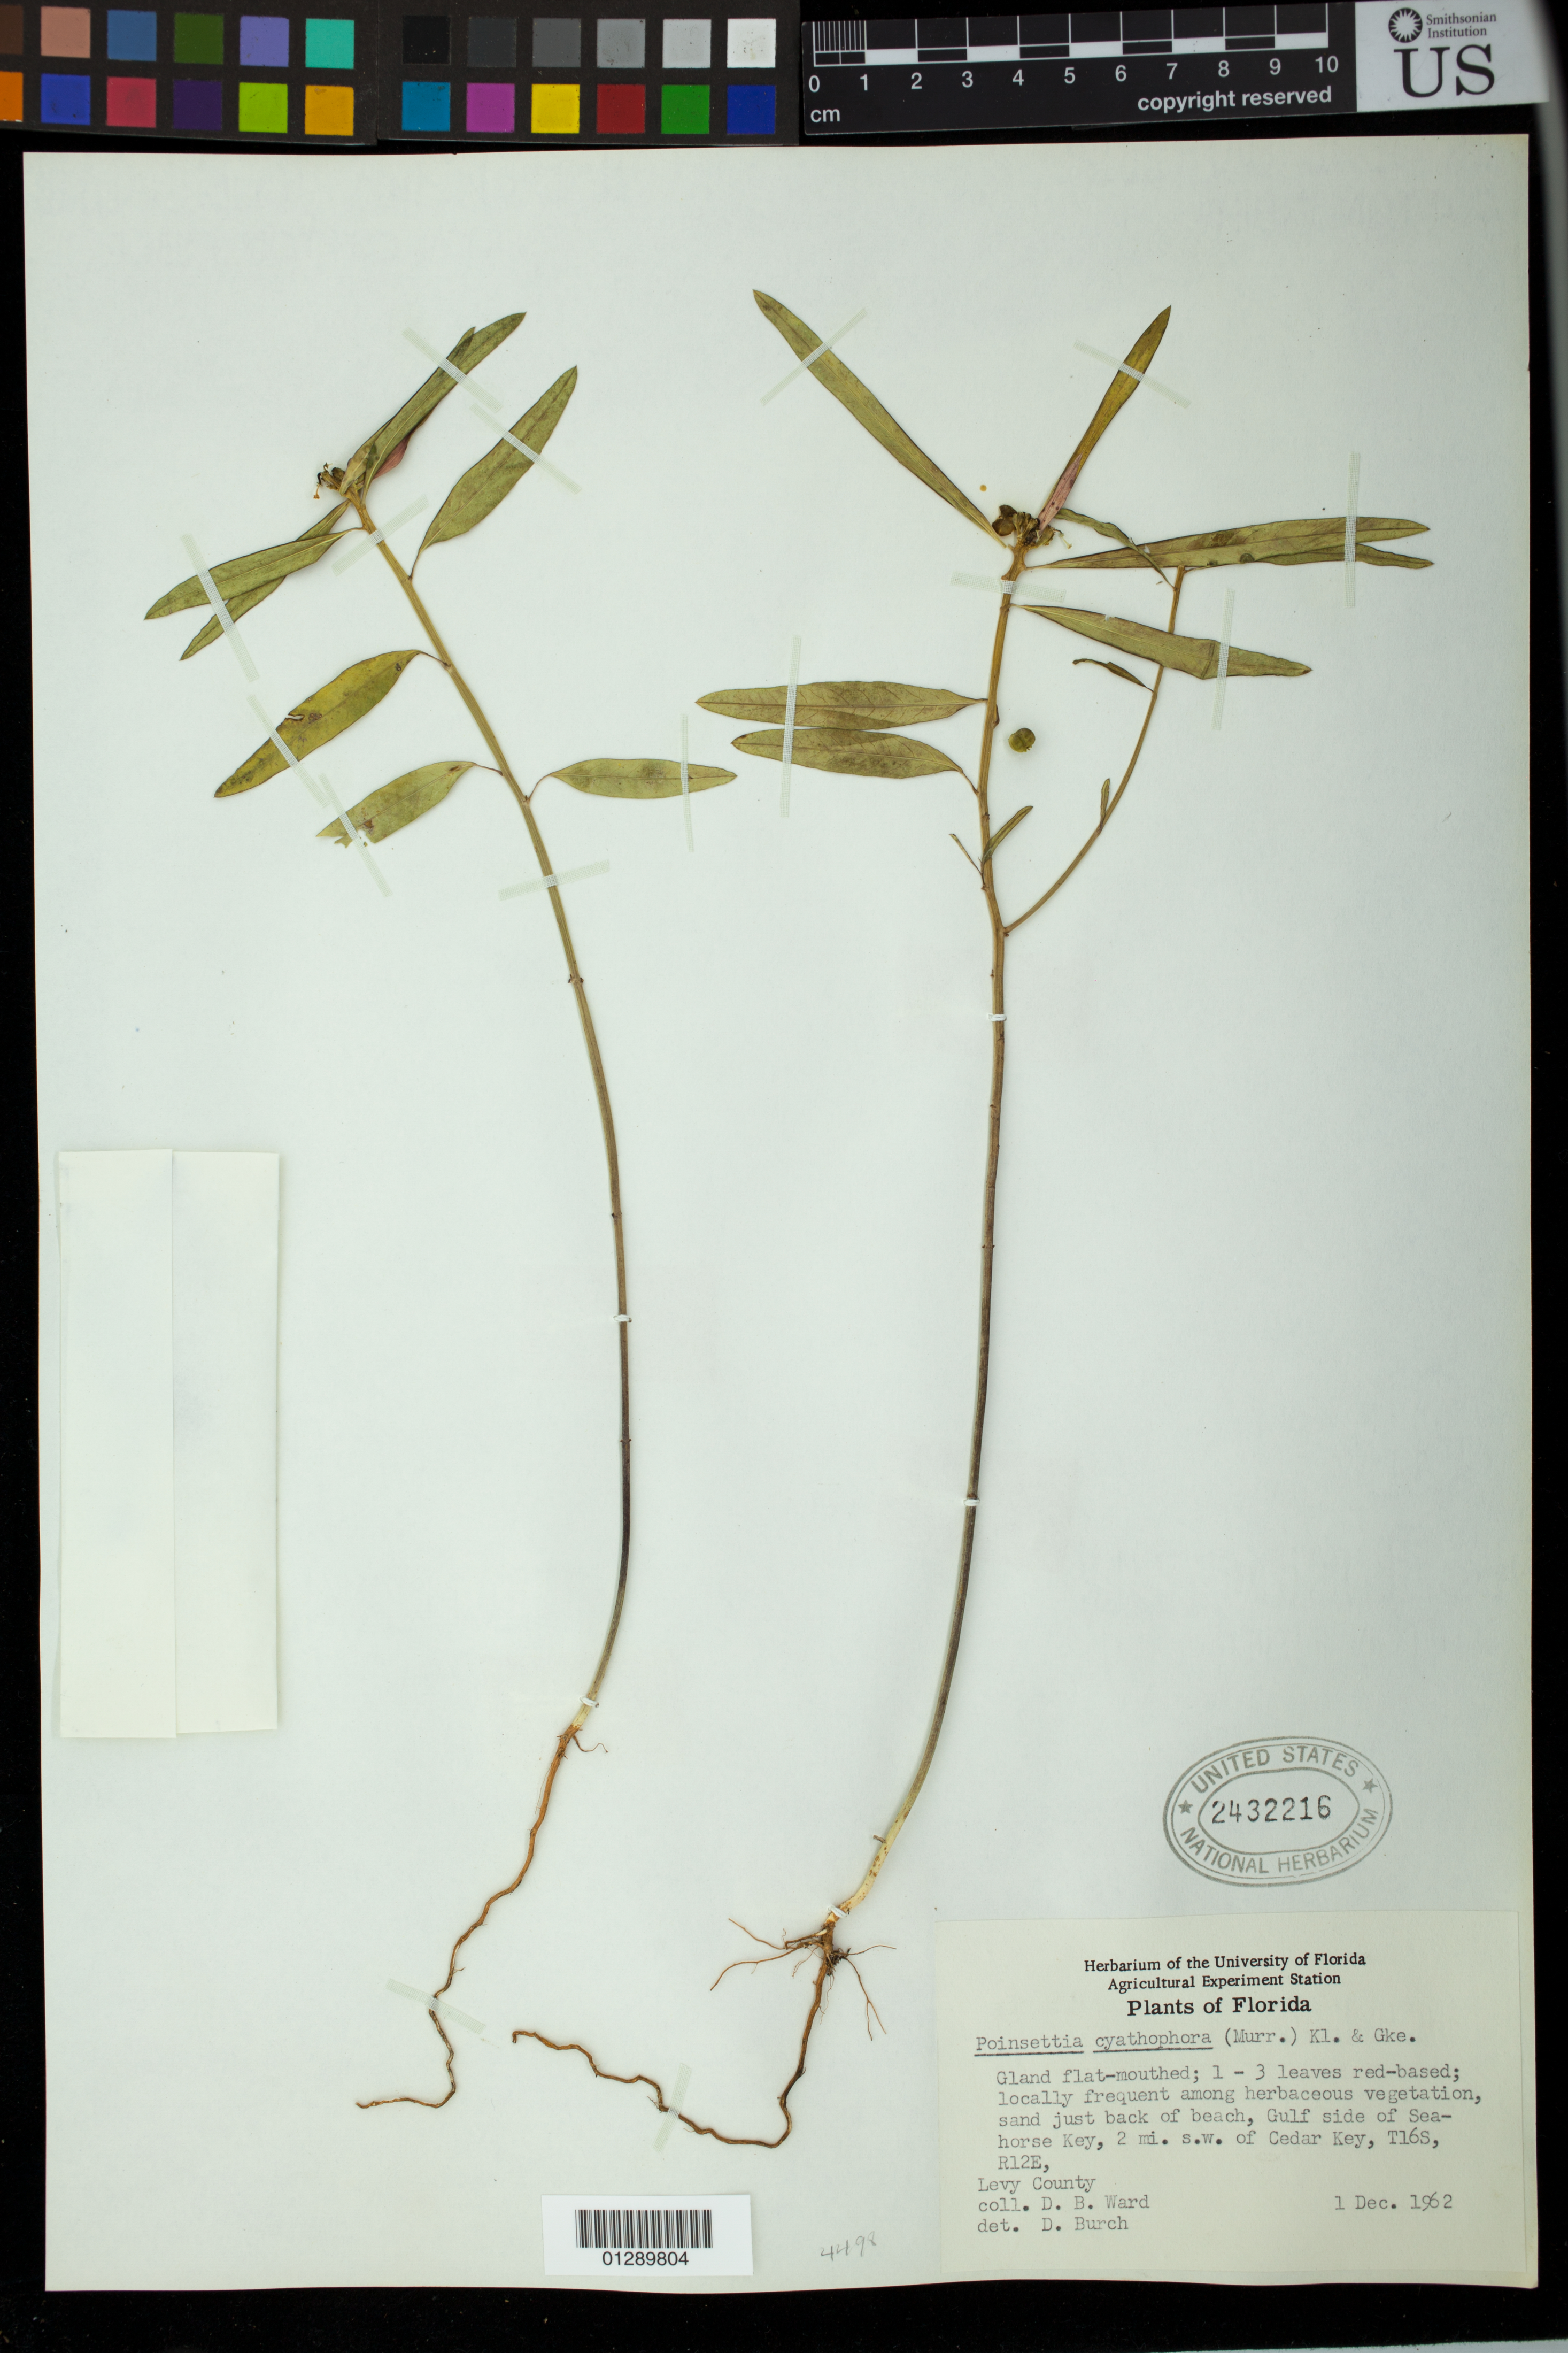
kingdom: Plantae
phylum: Tracheophyta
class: Magnoliopsida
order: Malpighiales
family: Euphorbiaceae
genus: Euphorbia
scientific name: Euphorbia heterophylla var. cyathophora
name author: (Murr.) Griseb.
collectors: D. Ward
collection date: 1962-12-01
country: United States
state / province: Florida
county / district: Levy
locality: just back of beach, Gulf side of Seahorse Key, 2 mi. s.w. of Cedar Key, T16S R12E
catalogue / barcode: US 2432216